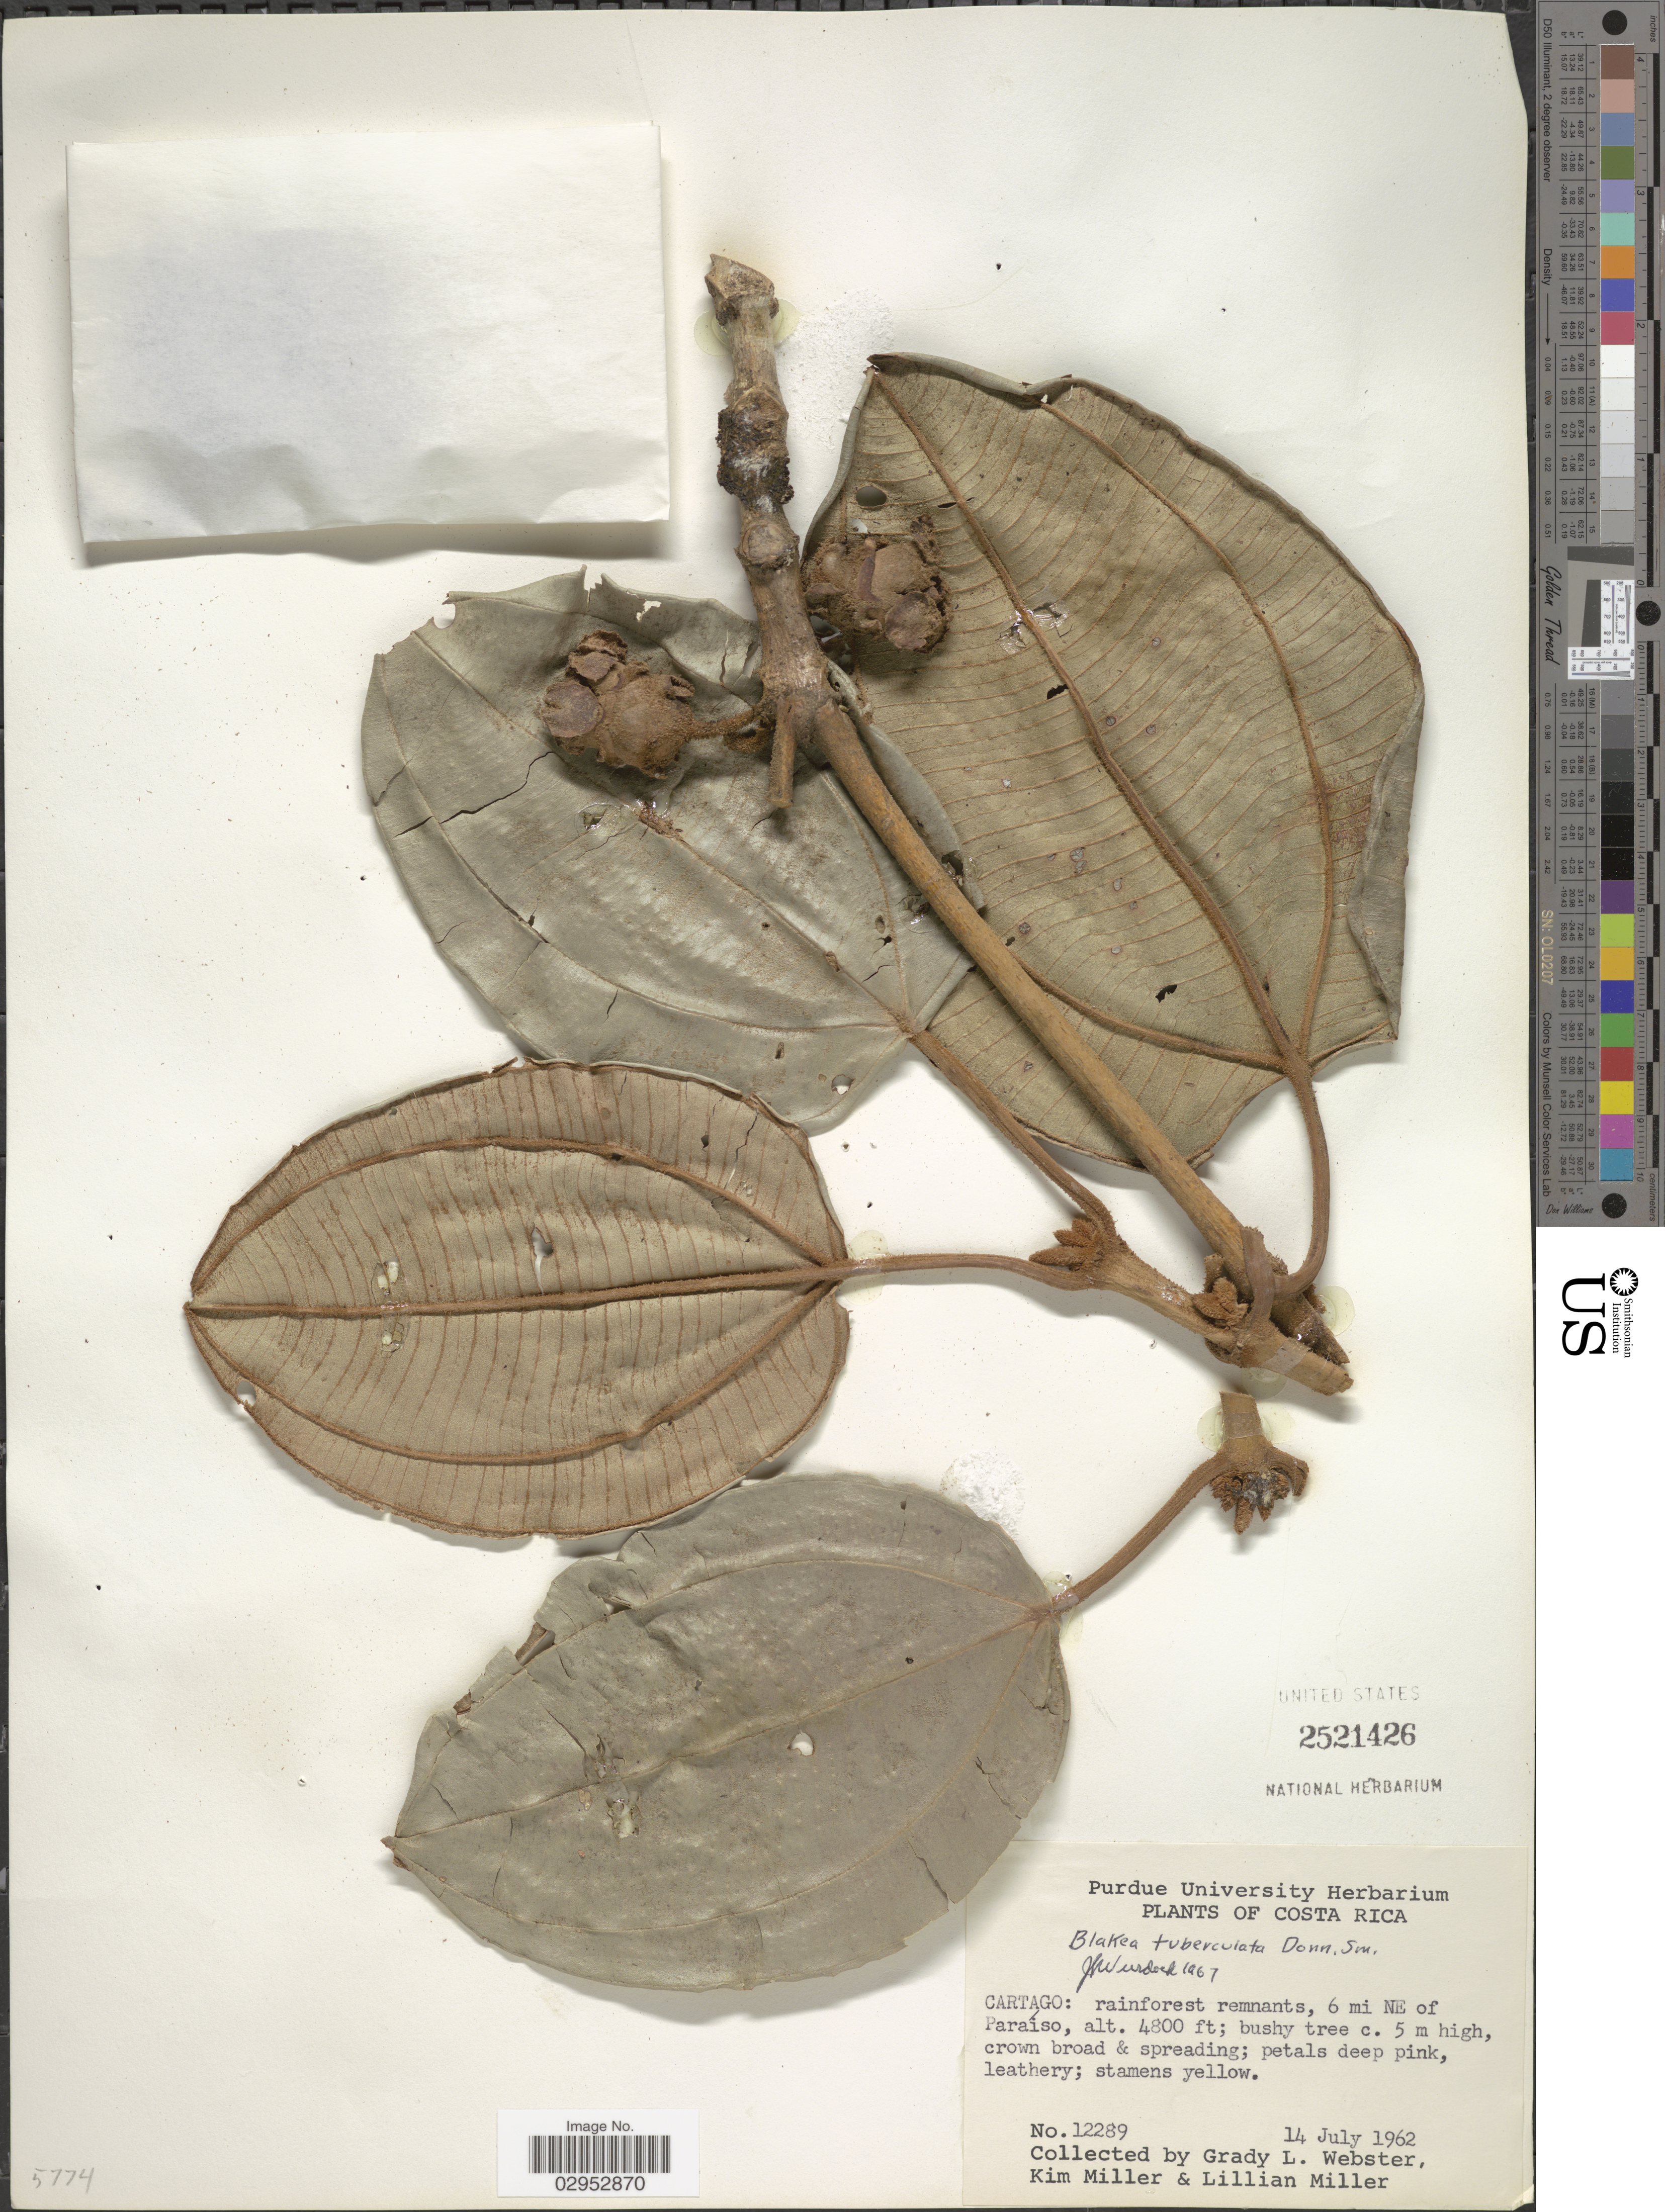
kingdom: Plantae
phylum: Tracheophyta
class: Magnoliopsida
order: Myrtales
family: Melastomataceae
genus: Blakea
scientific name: Blakea tuberculata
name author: Donn. Sm.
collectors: G. L. Webster, K. Miller & L. Miller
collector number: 12289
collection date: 1962-07-14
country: Costa Rica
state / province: Cartago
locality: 6 mi NE of Paraíso.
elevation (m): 1463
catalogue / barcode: US 2521426